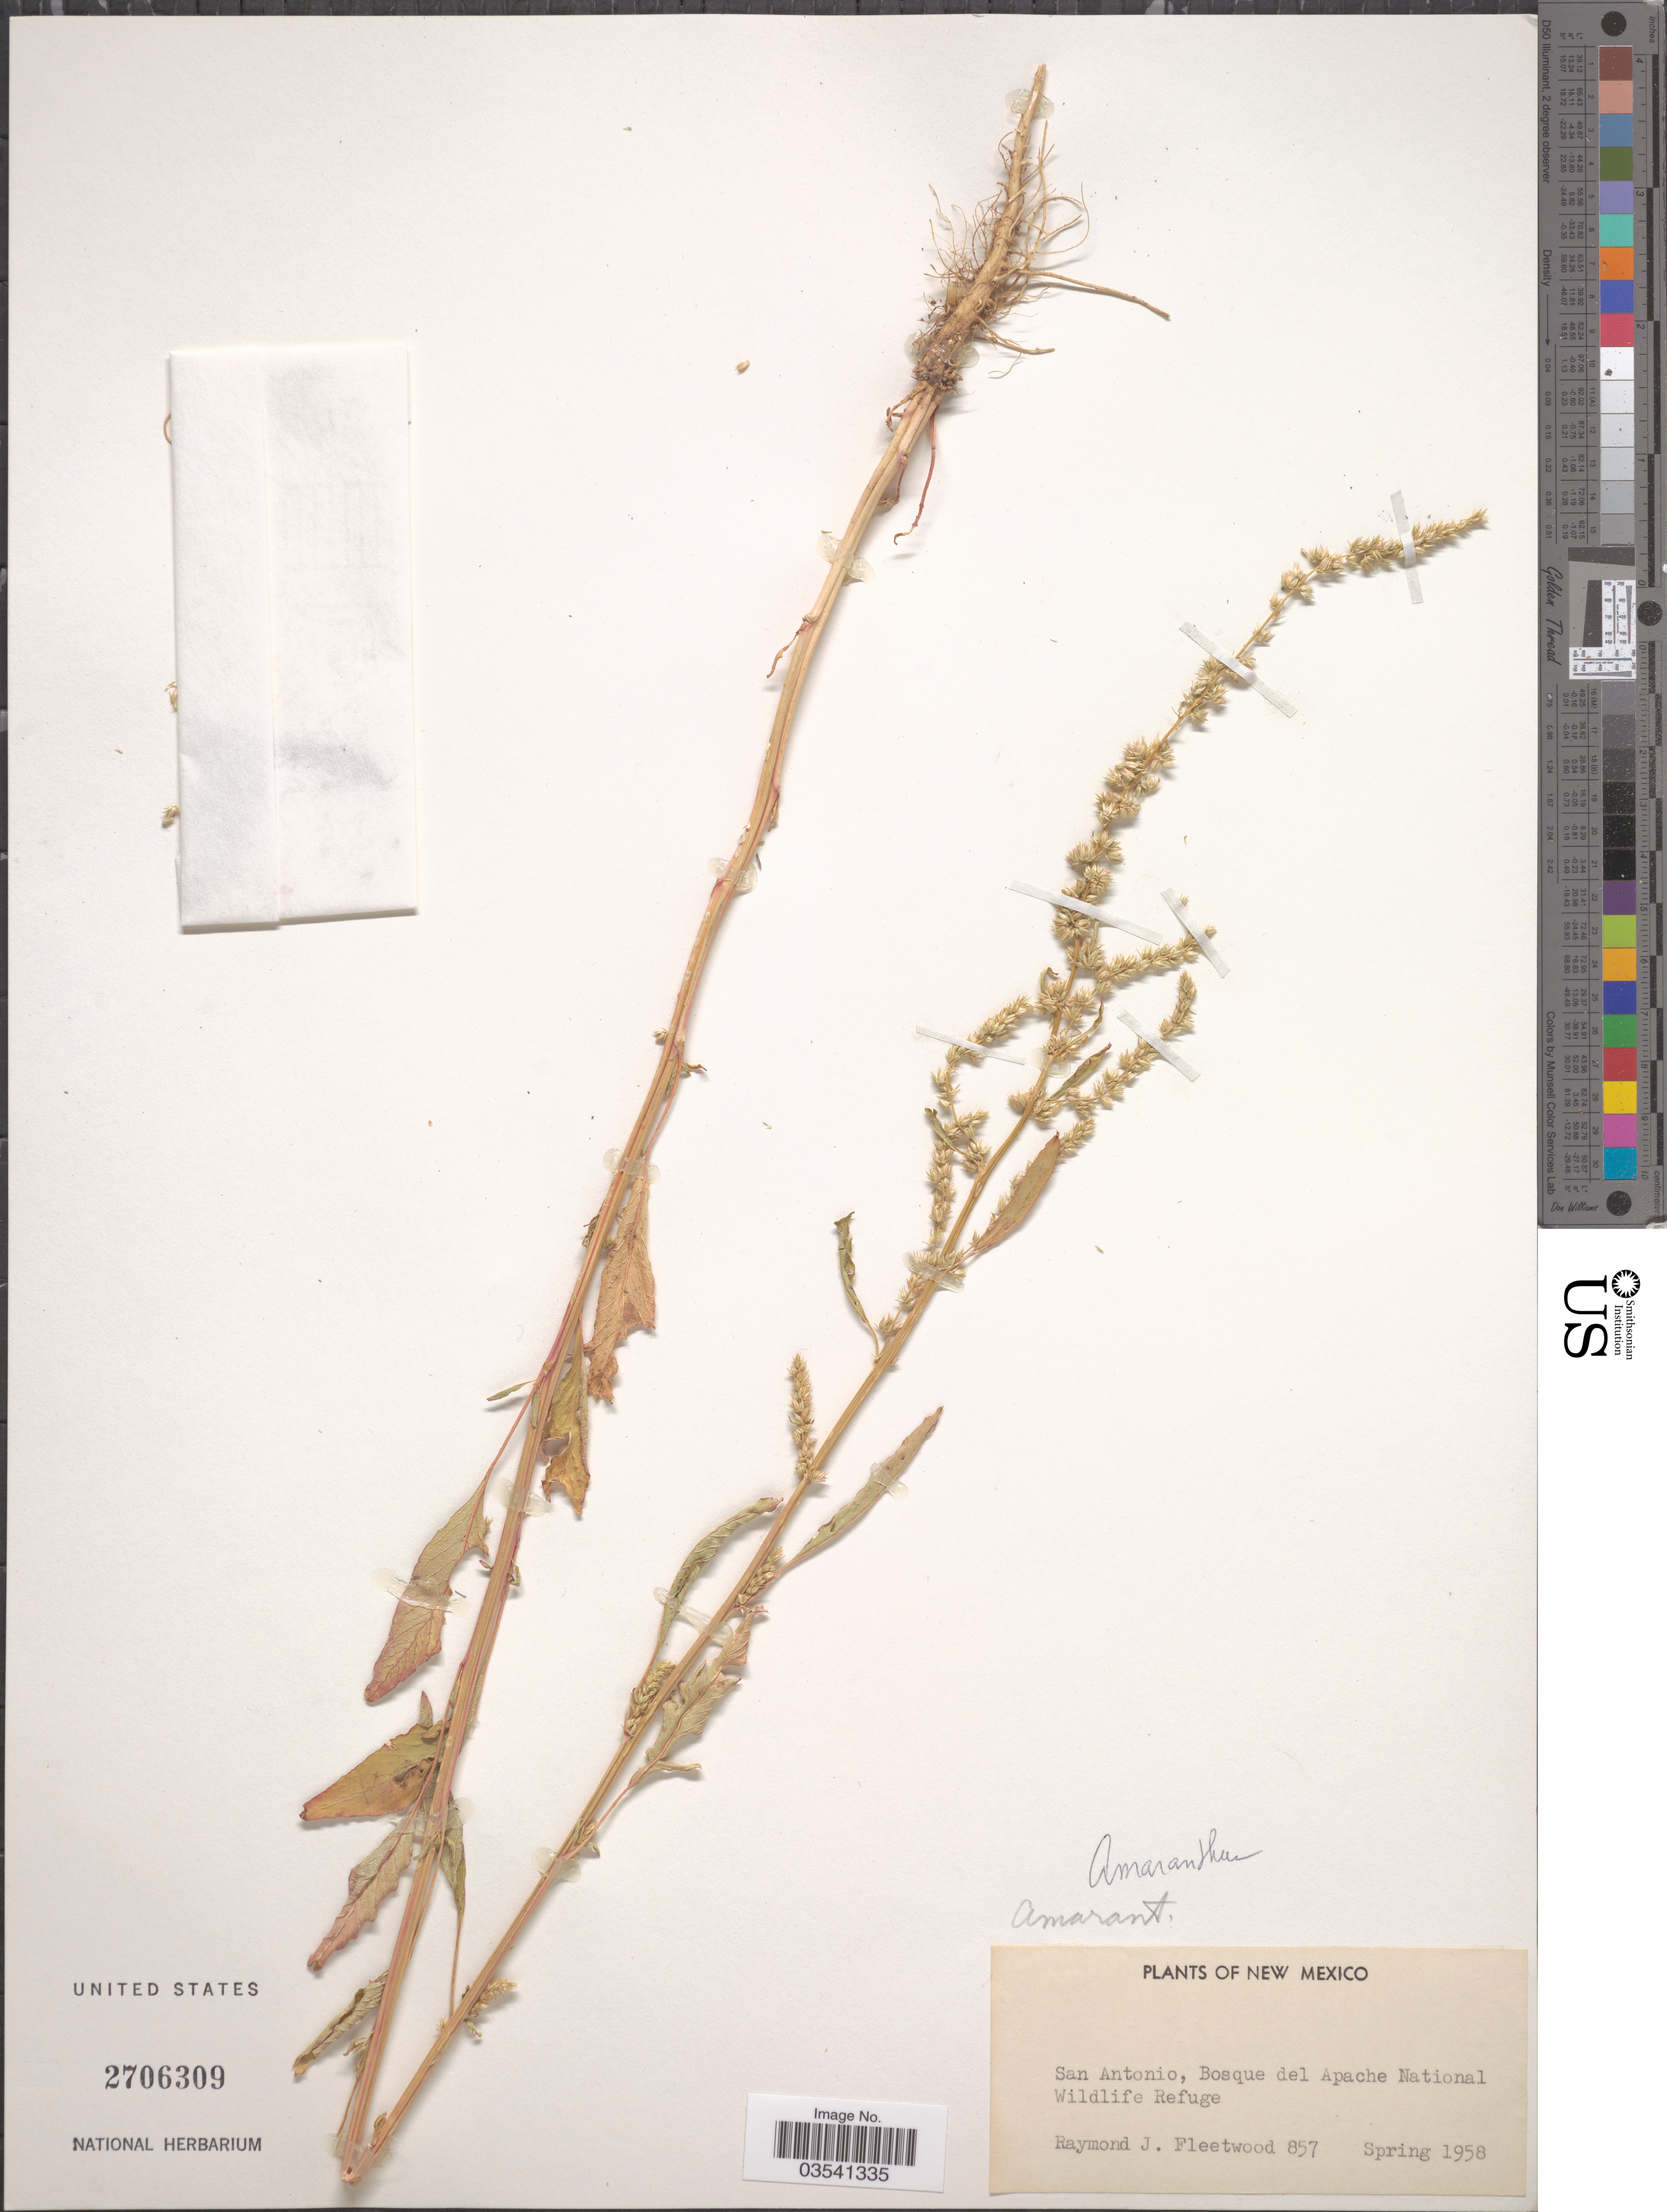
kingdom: Plantae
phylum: Tracheophyta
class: Magnoliopsida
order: Caryophyllales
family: Amaranthaceae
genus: Amaranthus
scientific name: Amaranthus sp.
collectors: R. J. Fleetwood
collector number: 857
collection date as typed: Spring 1958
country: United States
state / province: New Mexico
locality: San Antonio, Bosque del Apache National Wildlife Refuge.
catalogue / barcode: US 2706309